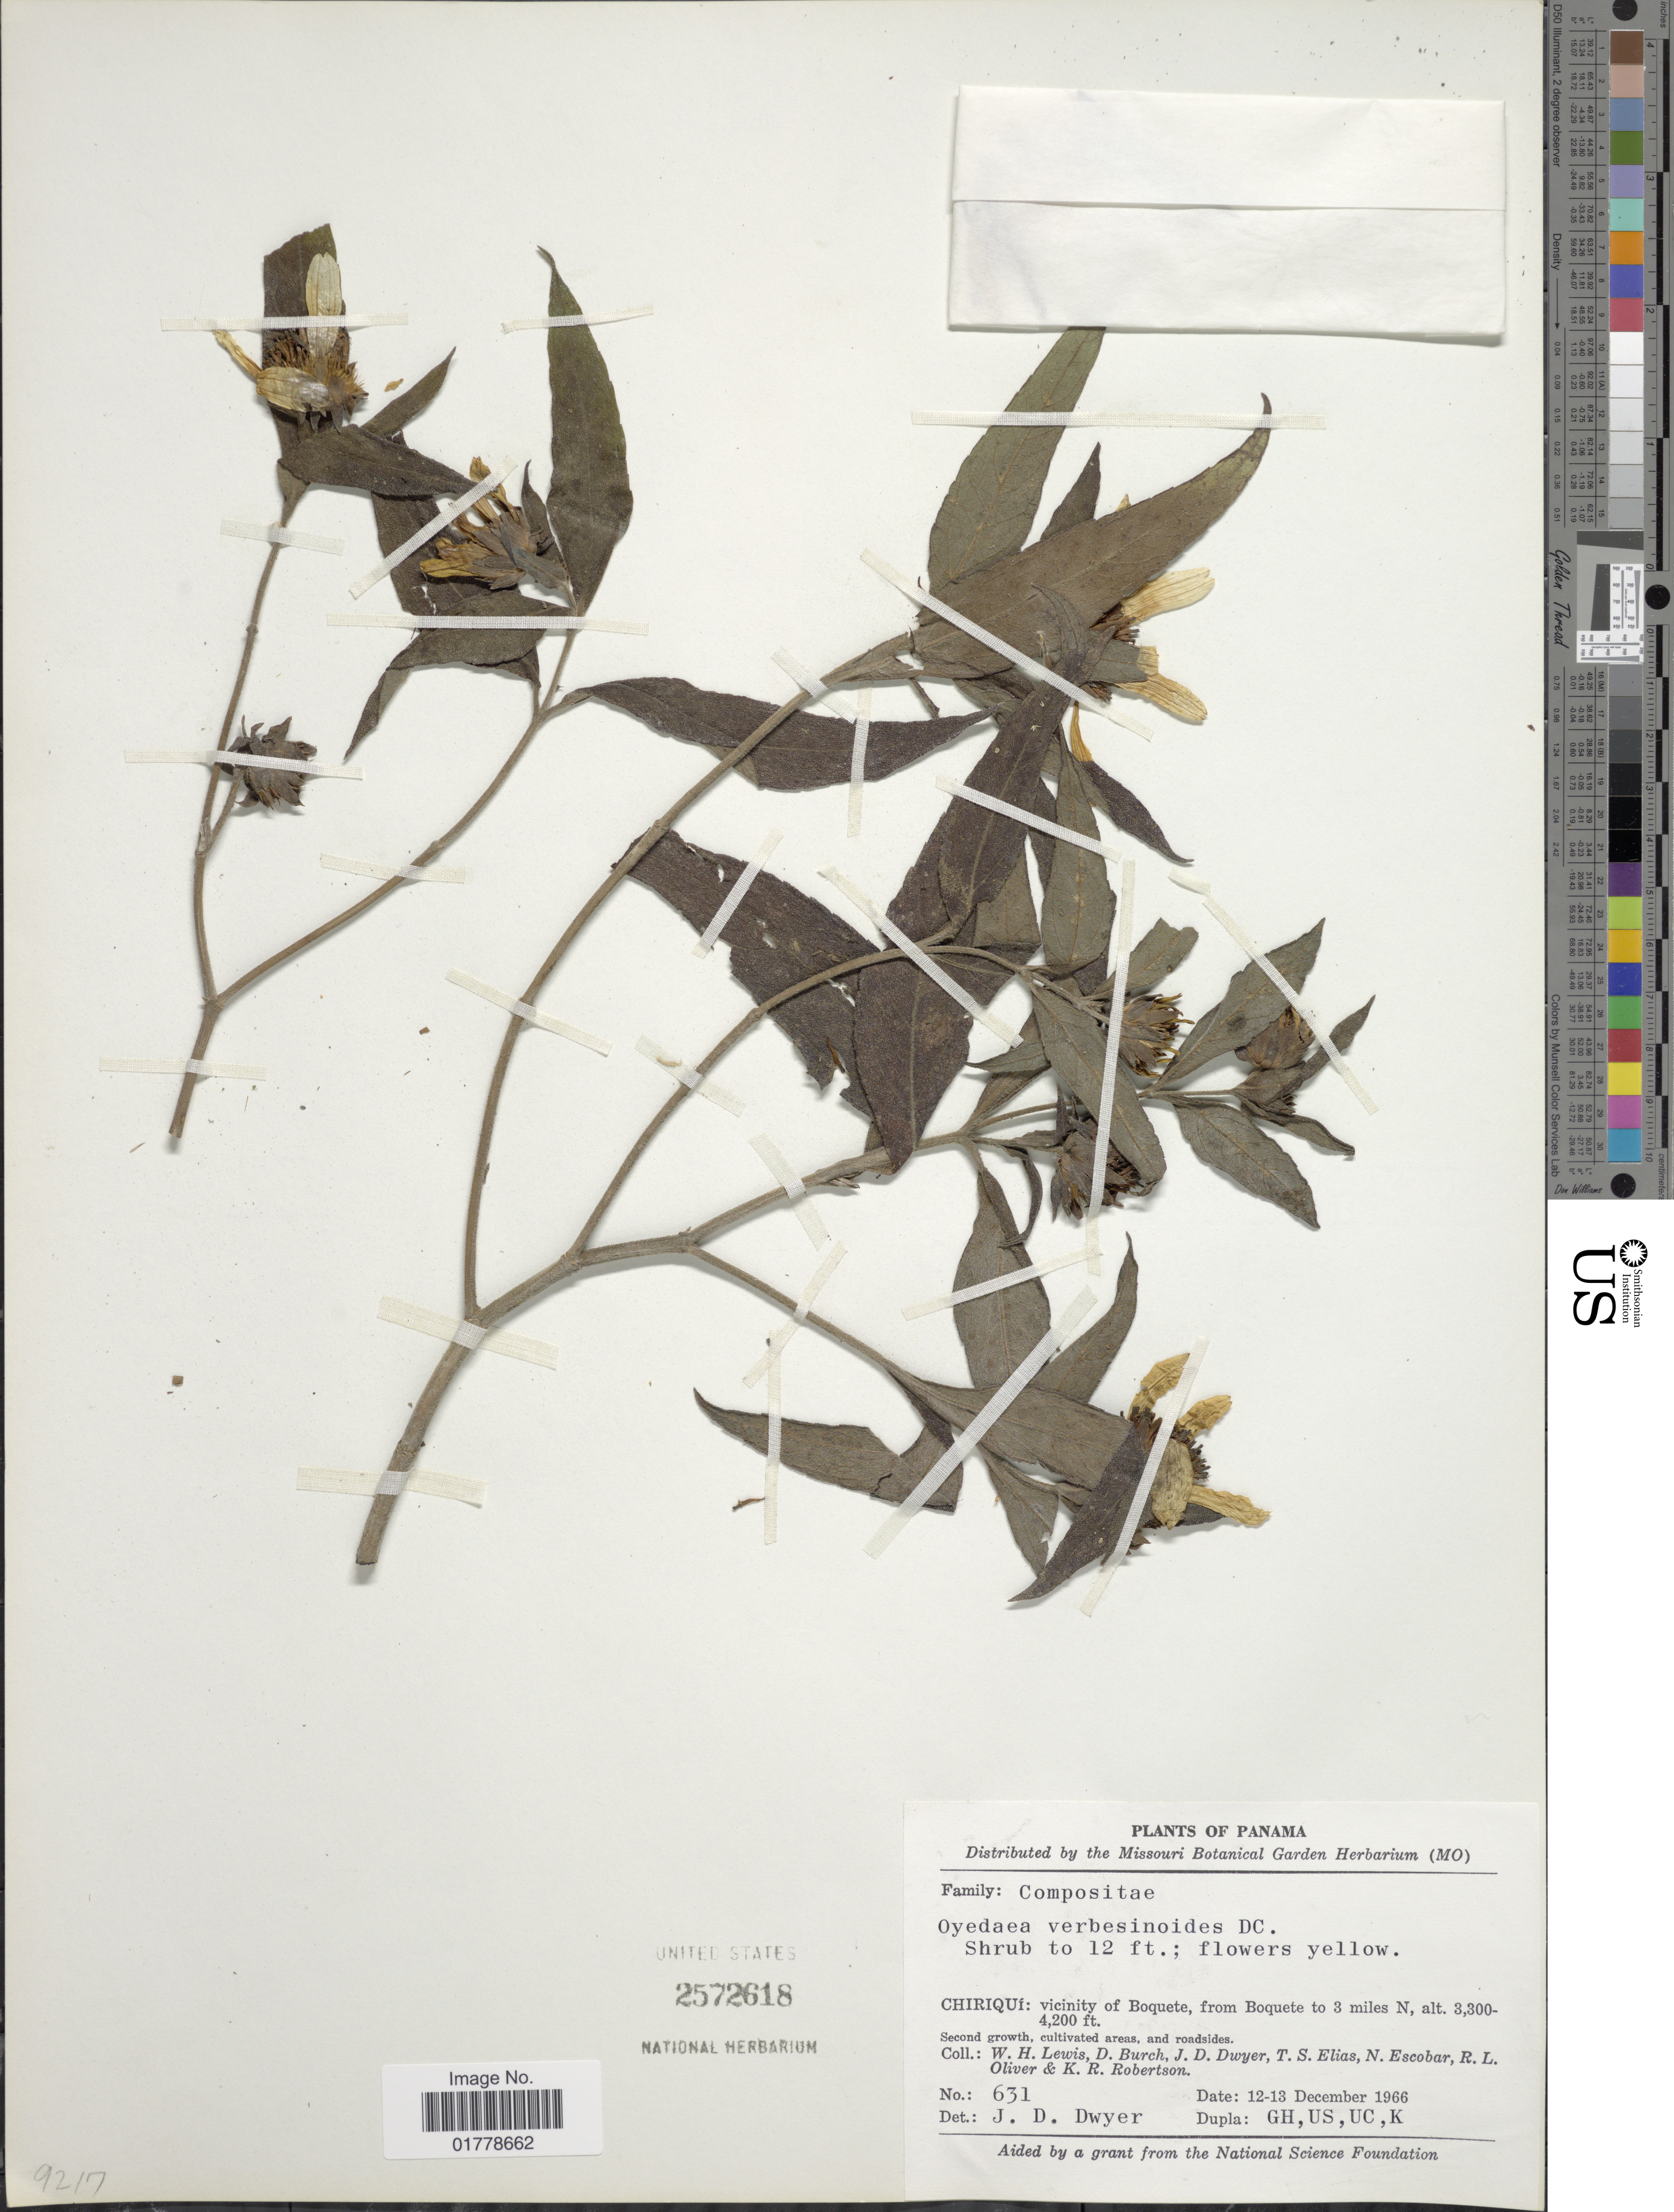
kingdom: Plantae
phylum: Tracheophyta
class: Magnoliopsida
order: Asterales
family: Asteraceae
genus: Oyedaea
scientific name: Oyedaea verbesinoides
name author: DC.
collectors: W. H. Lewis, D. Burch, J. D. Dwyer, T. S. Elias & et al.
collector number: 631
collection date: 1966-12-12/1966-12-13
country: Panama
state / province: Chiriqui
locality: Chiriquí: vicinity of Boquete, from Boquete to 3 miles N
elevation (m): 1006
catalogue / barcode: US 2572618